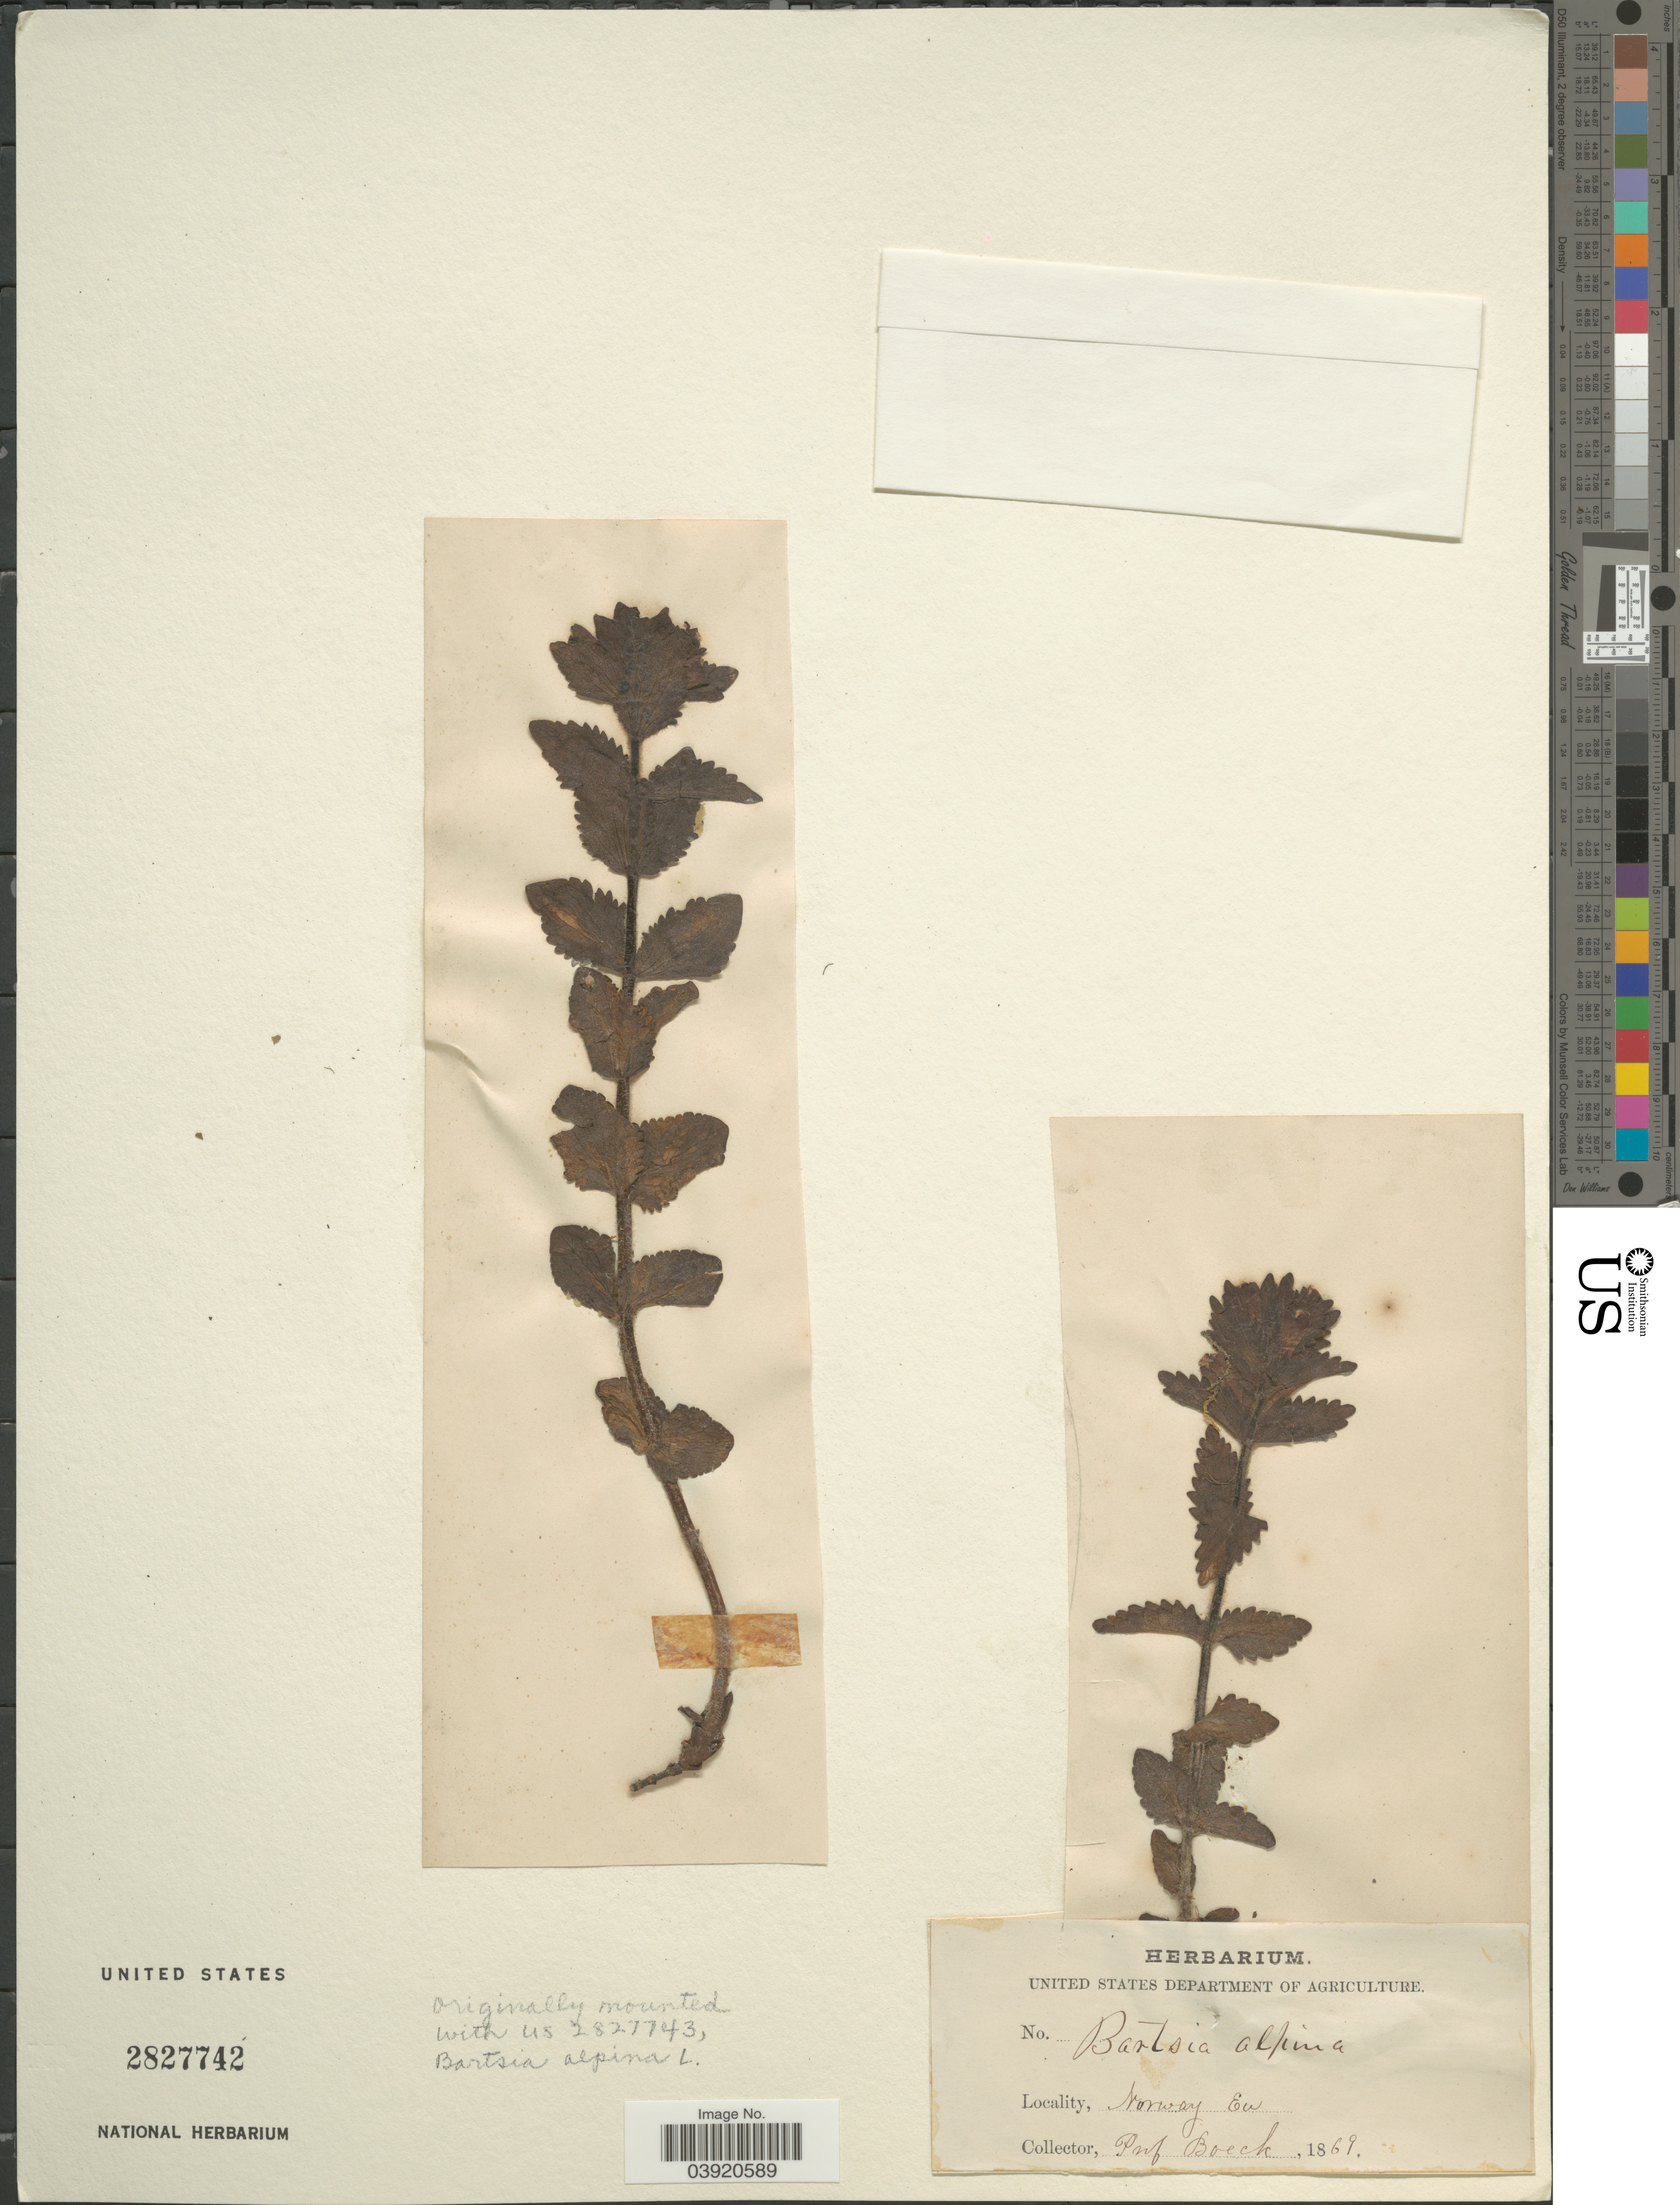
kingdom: Plantae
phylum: Tracheophyta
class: Magnoliopsida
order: Lamiales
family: Orobanchaceae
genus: Bartsia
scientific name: Bartsia alpina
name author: L.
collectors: W. Boeck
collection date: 1869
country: Norway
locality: Norway Eu.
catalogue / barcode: US 2827742